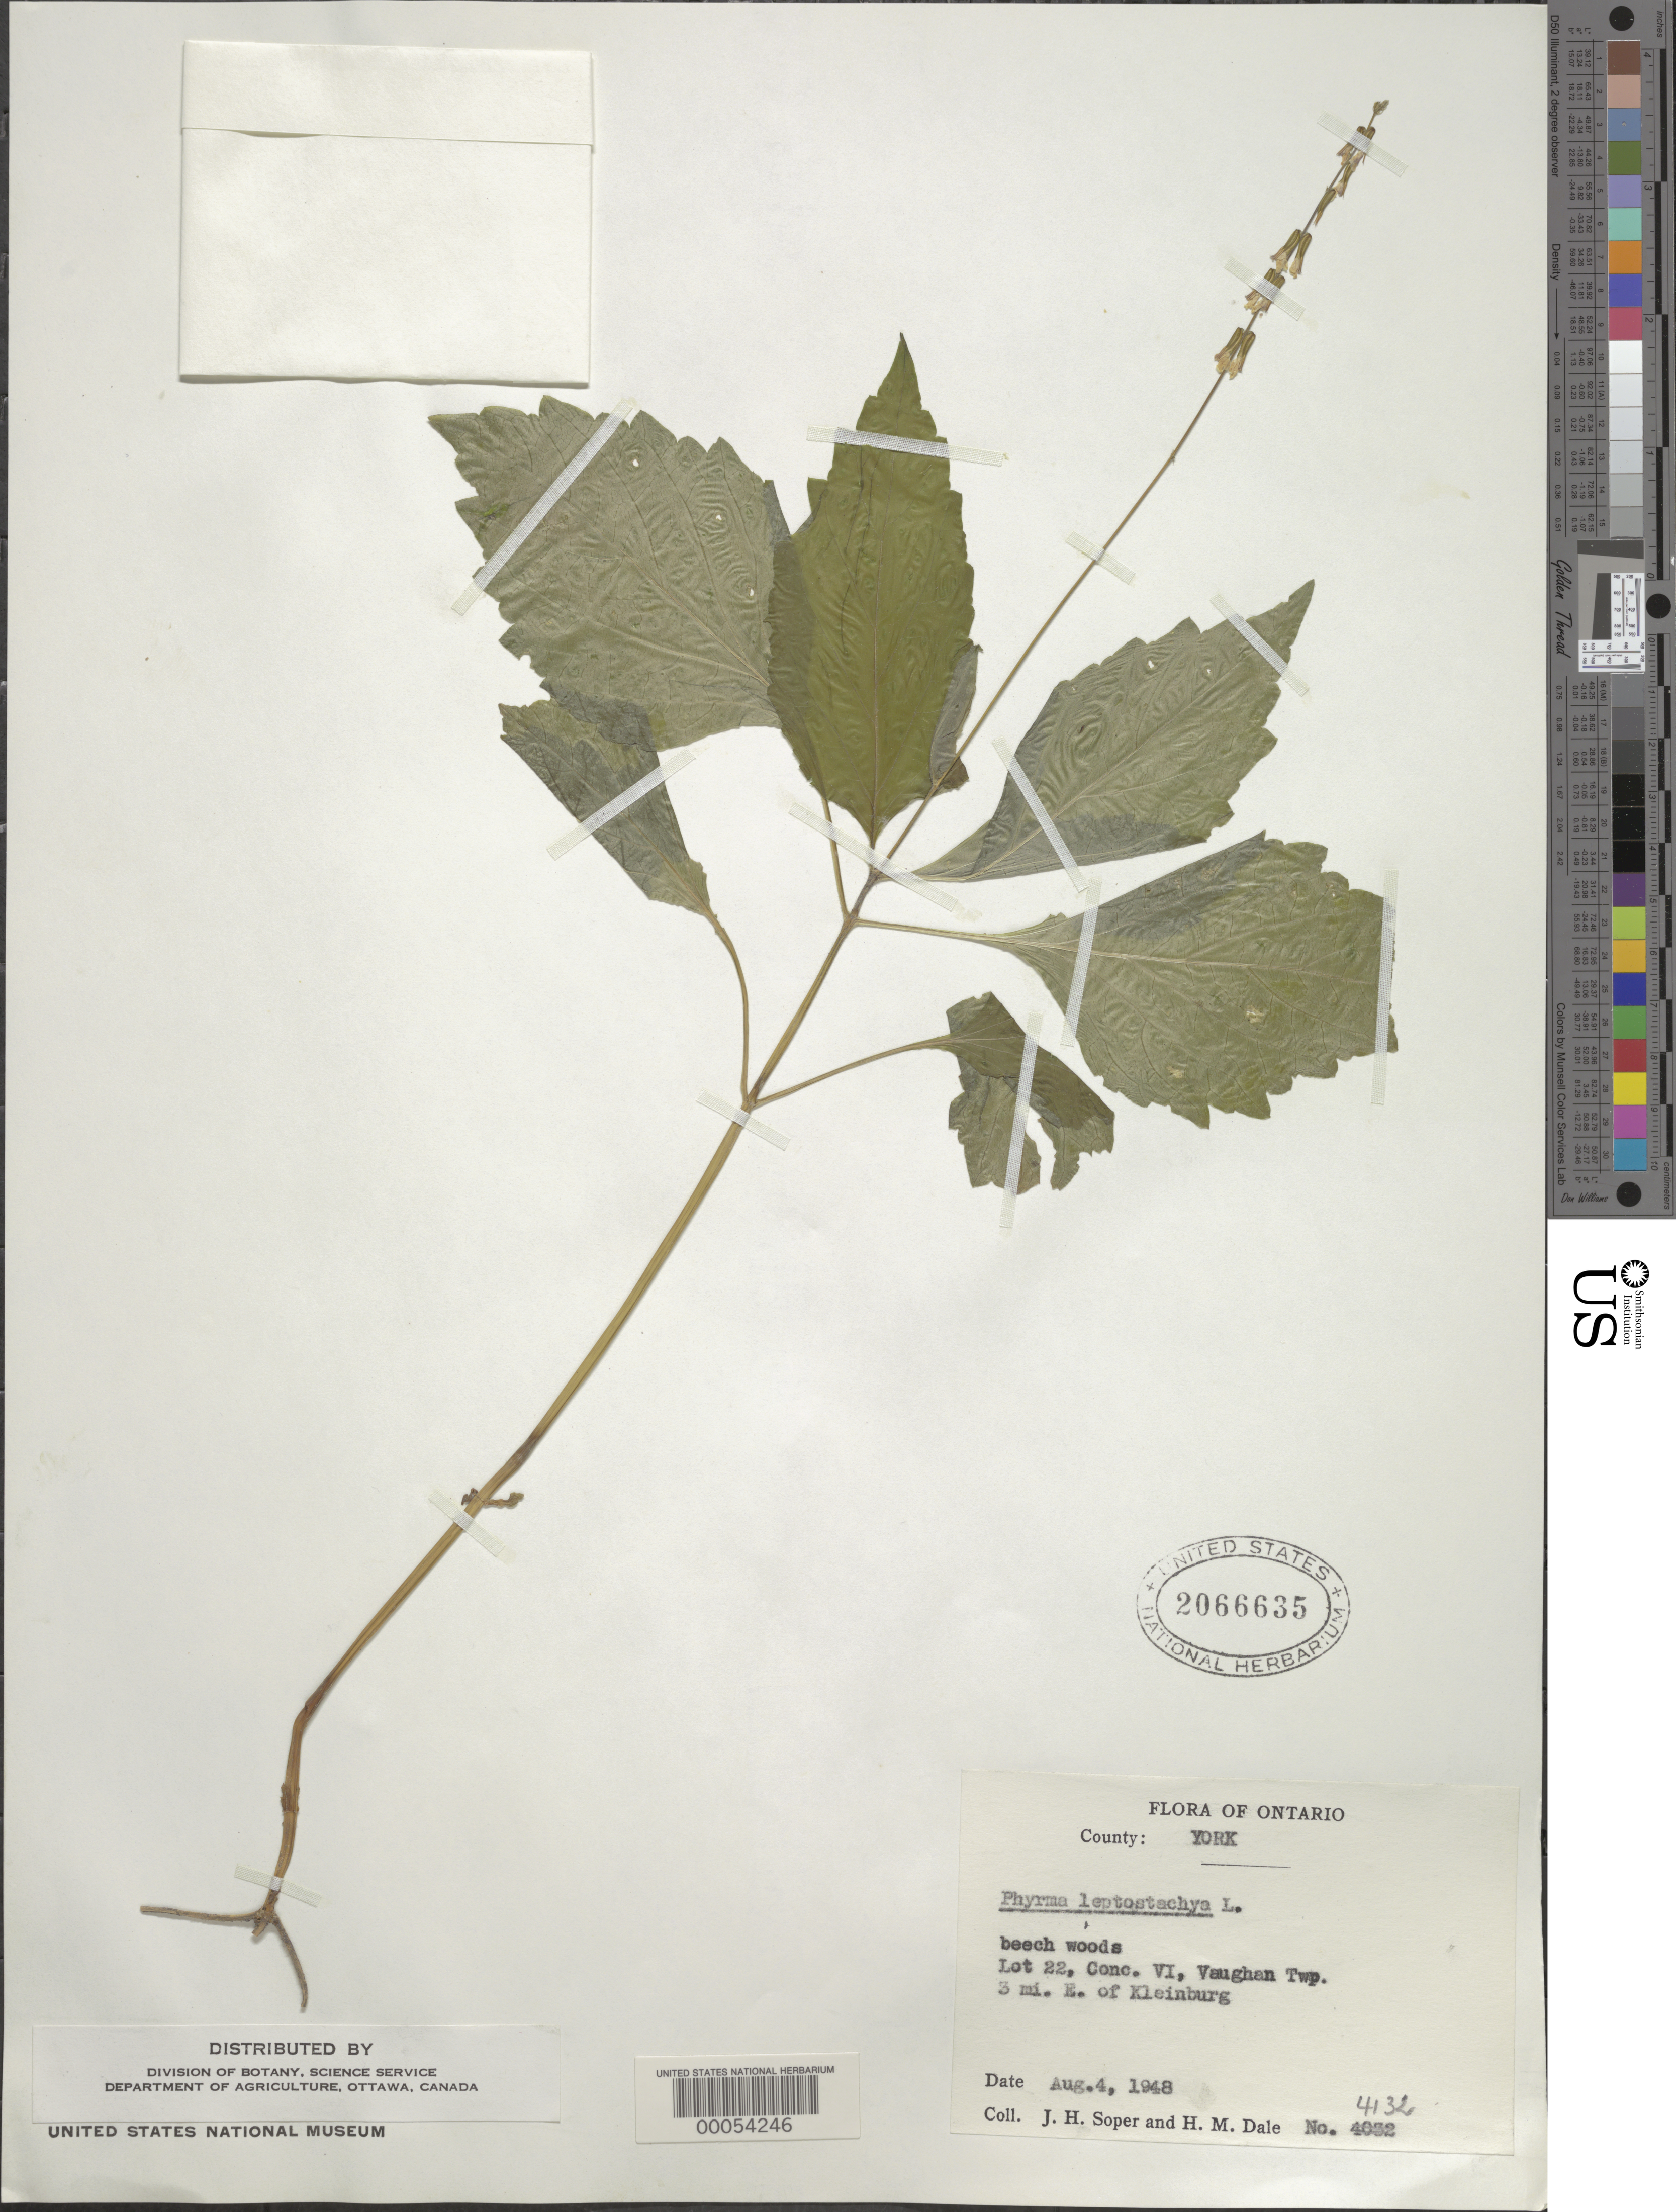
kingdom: Plantae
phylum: Tracheophyta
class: Magnoliopsida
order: Lamiales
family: Phrymaceae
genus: Phryma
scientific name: Phryma leptostachya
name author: L.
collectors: J. H. Soper & H. M. Dale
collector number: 4132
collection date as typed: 04 Aug 1948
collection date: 1948-08-04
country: Canada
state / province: Ontario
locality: Lot 22, conc. vi, vaughan twp. 3 mi. e. of kleinburg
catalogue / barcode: US 2066635